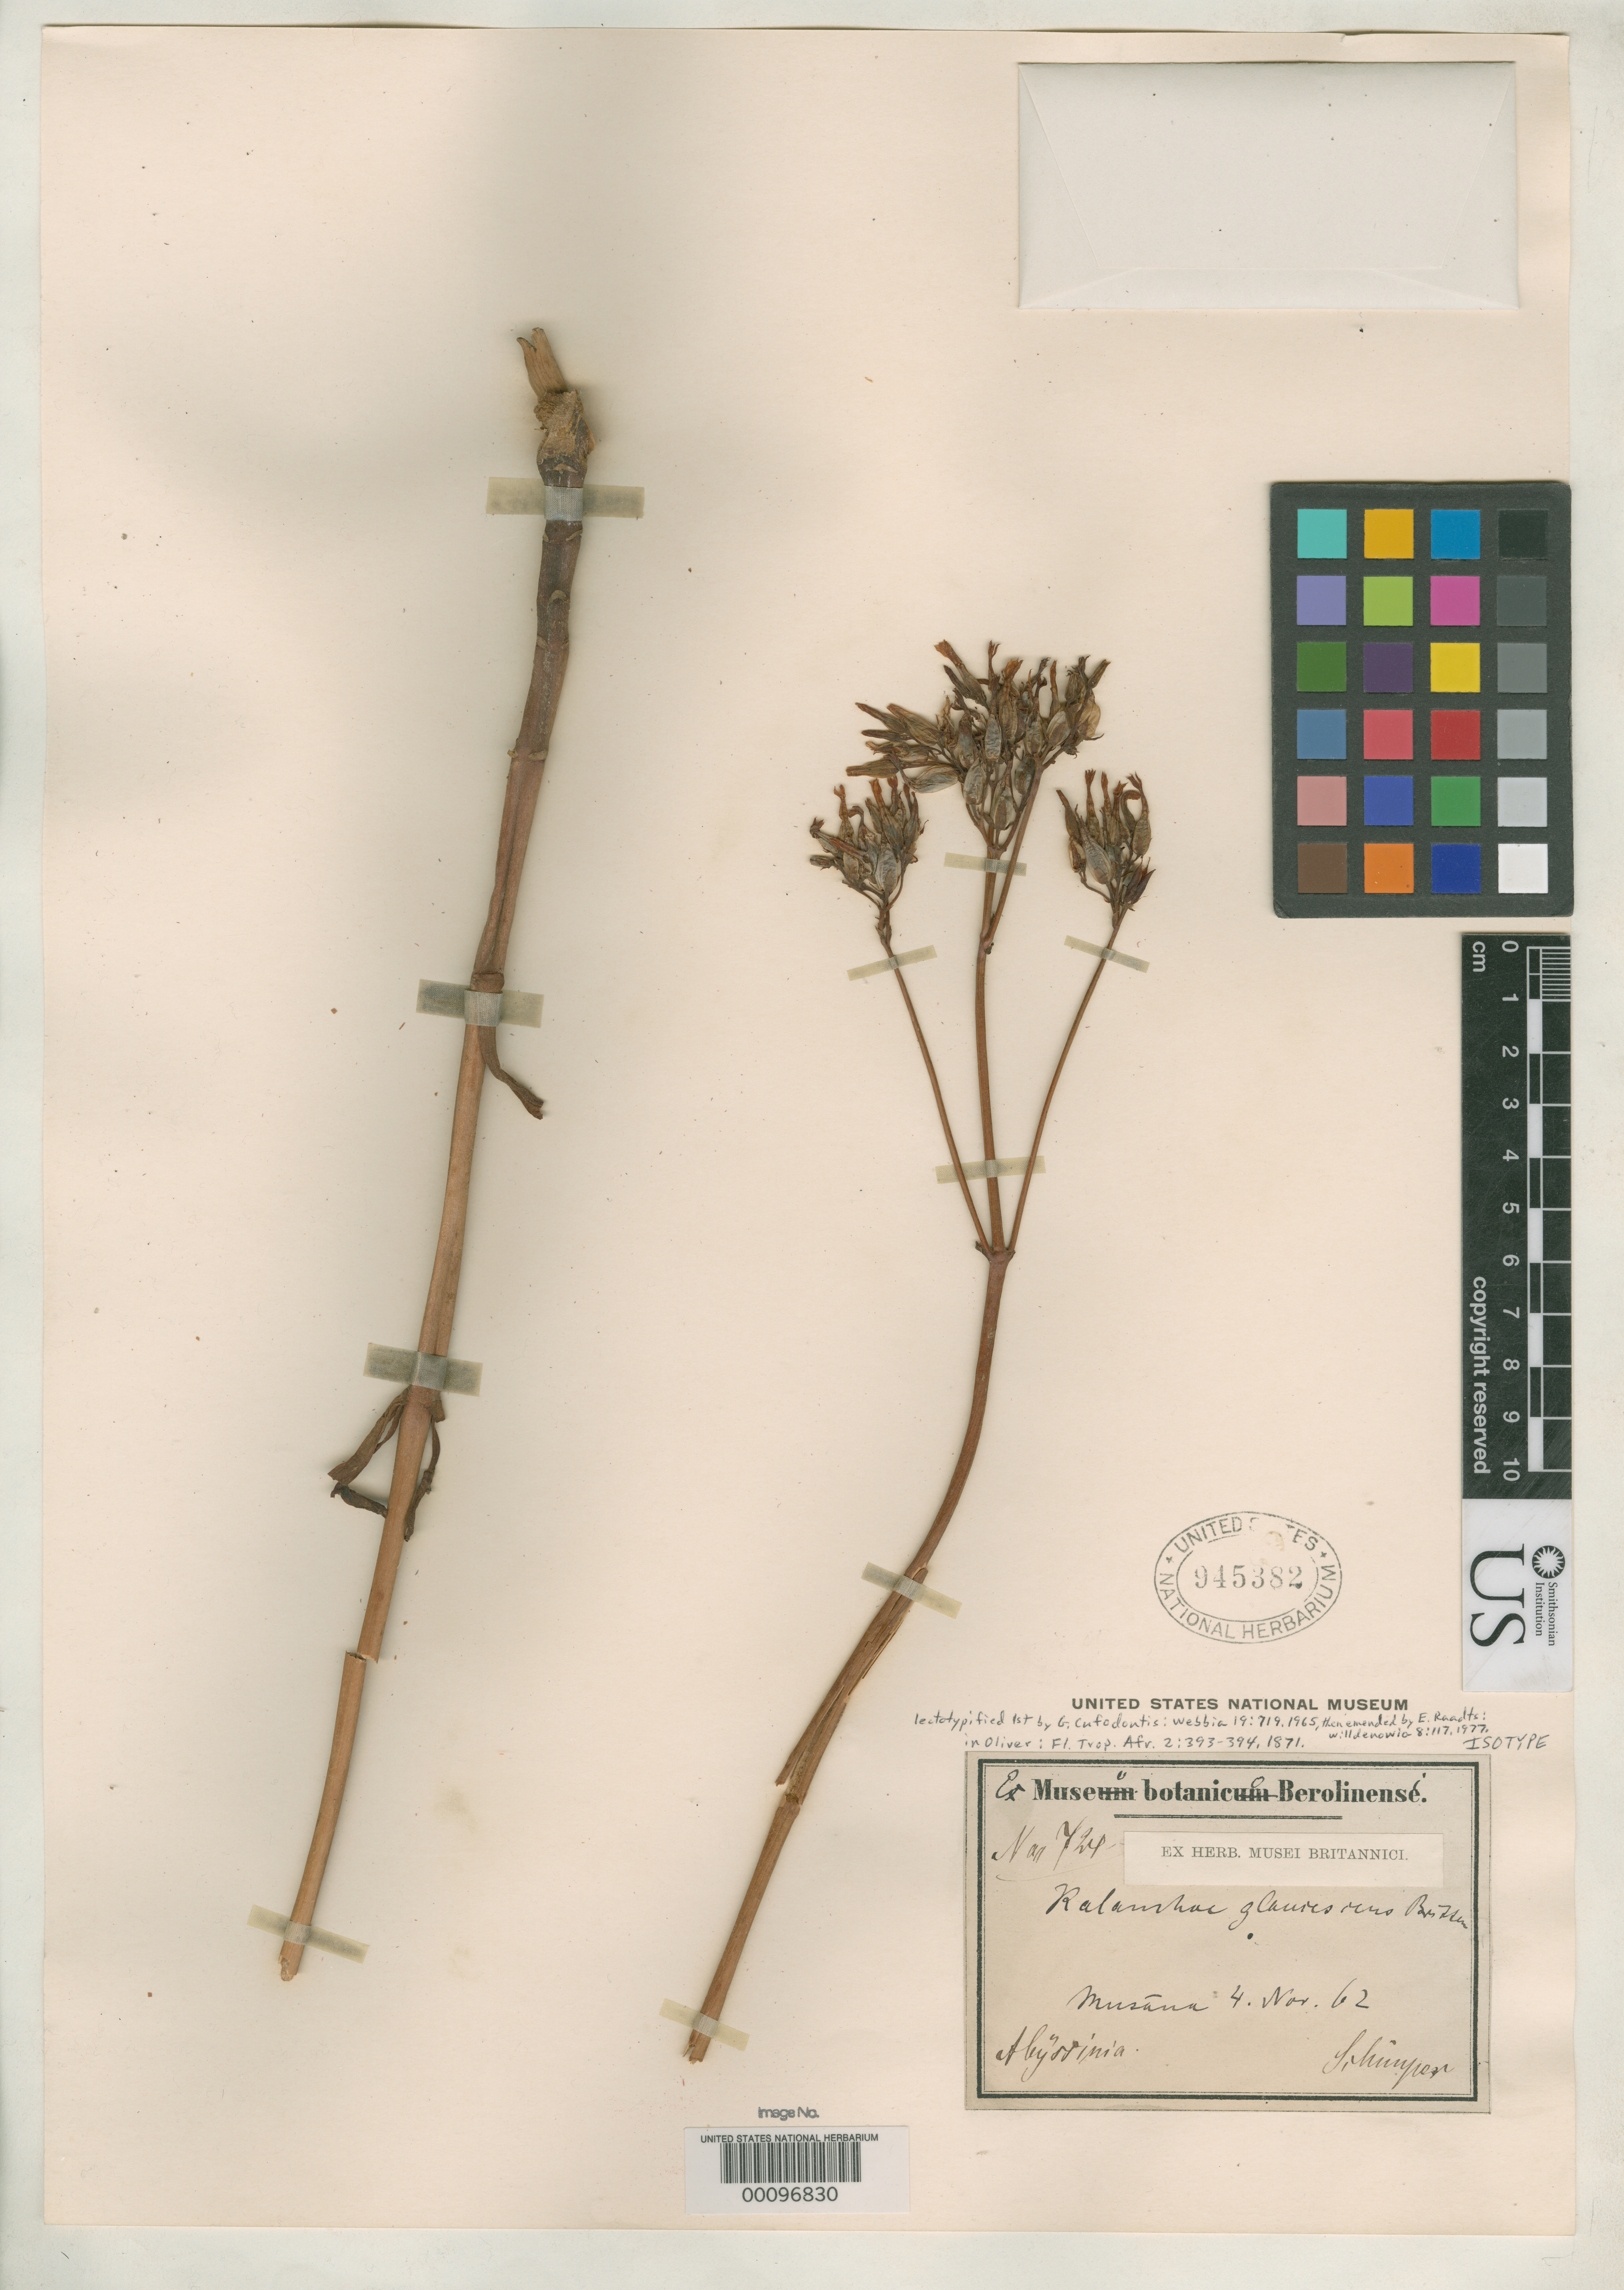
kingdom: Plantae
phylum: Tracheophyta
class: Magnoliopsida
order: Saxifragales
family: Crassulaceae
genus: Kalanchoe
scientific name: Kalanchoe glaucescens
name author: L.L. Britten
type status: Isolectotype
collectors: K. Schimper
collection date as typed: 04 Nov 1862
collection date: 1862-11-04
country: Ethiopia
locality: Musana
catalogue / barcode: US 945382